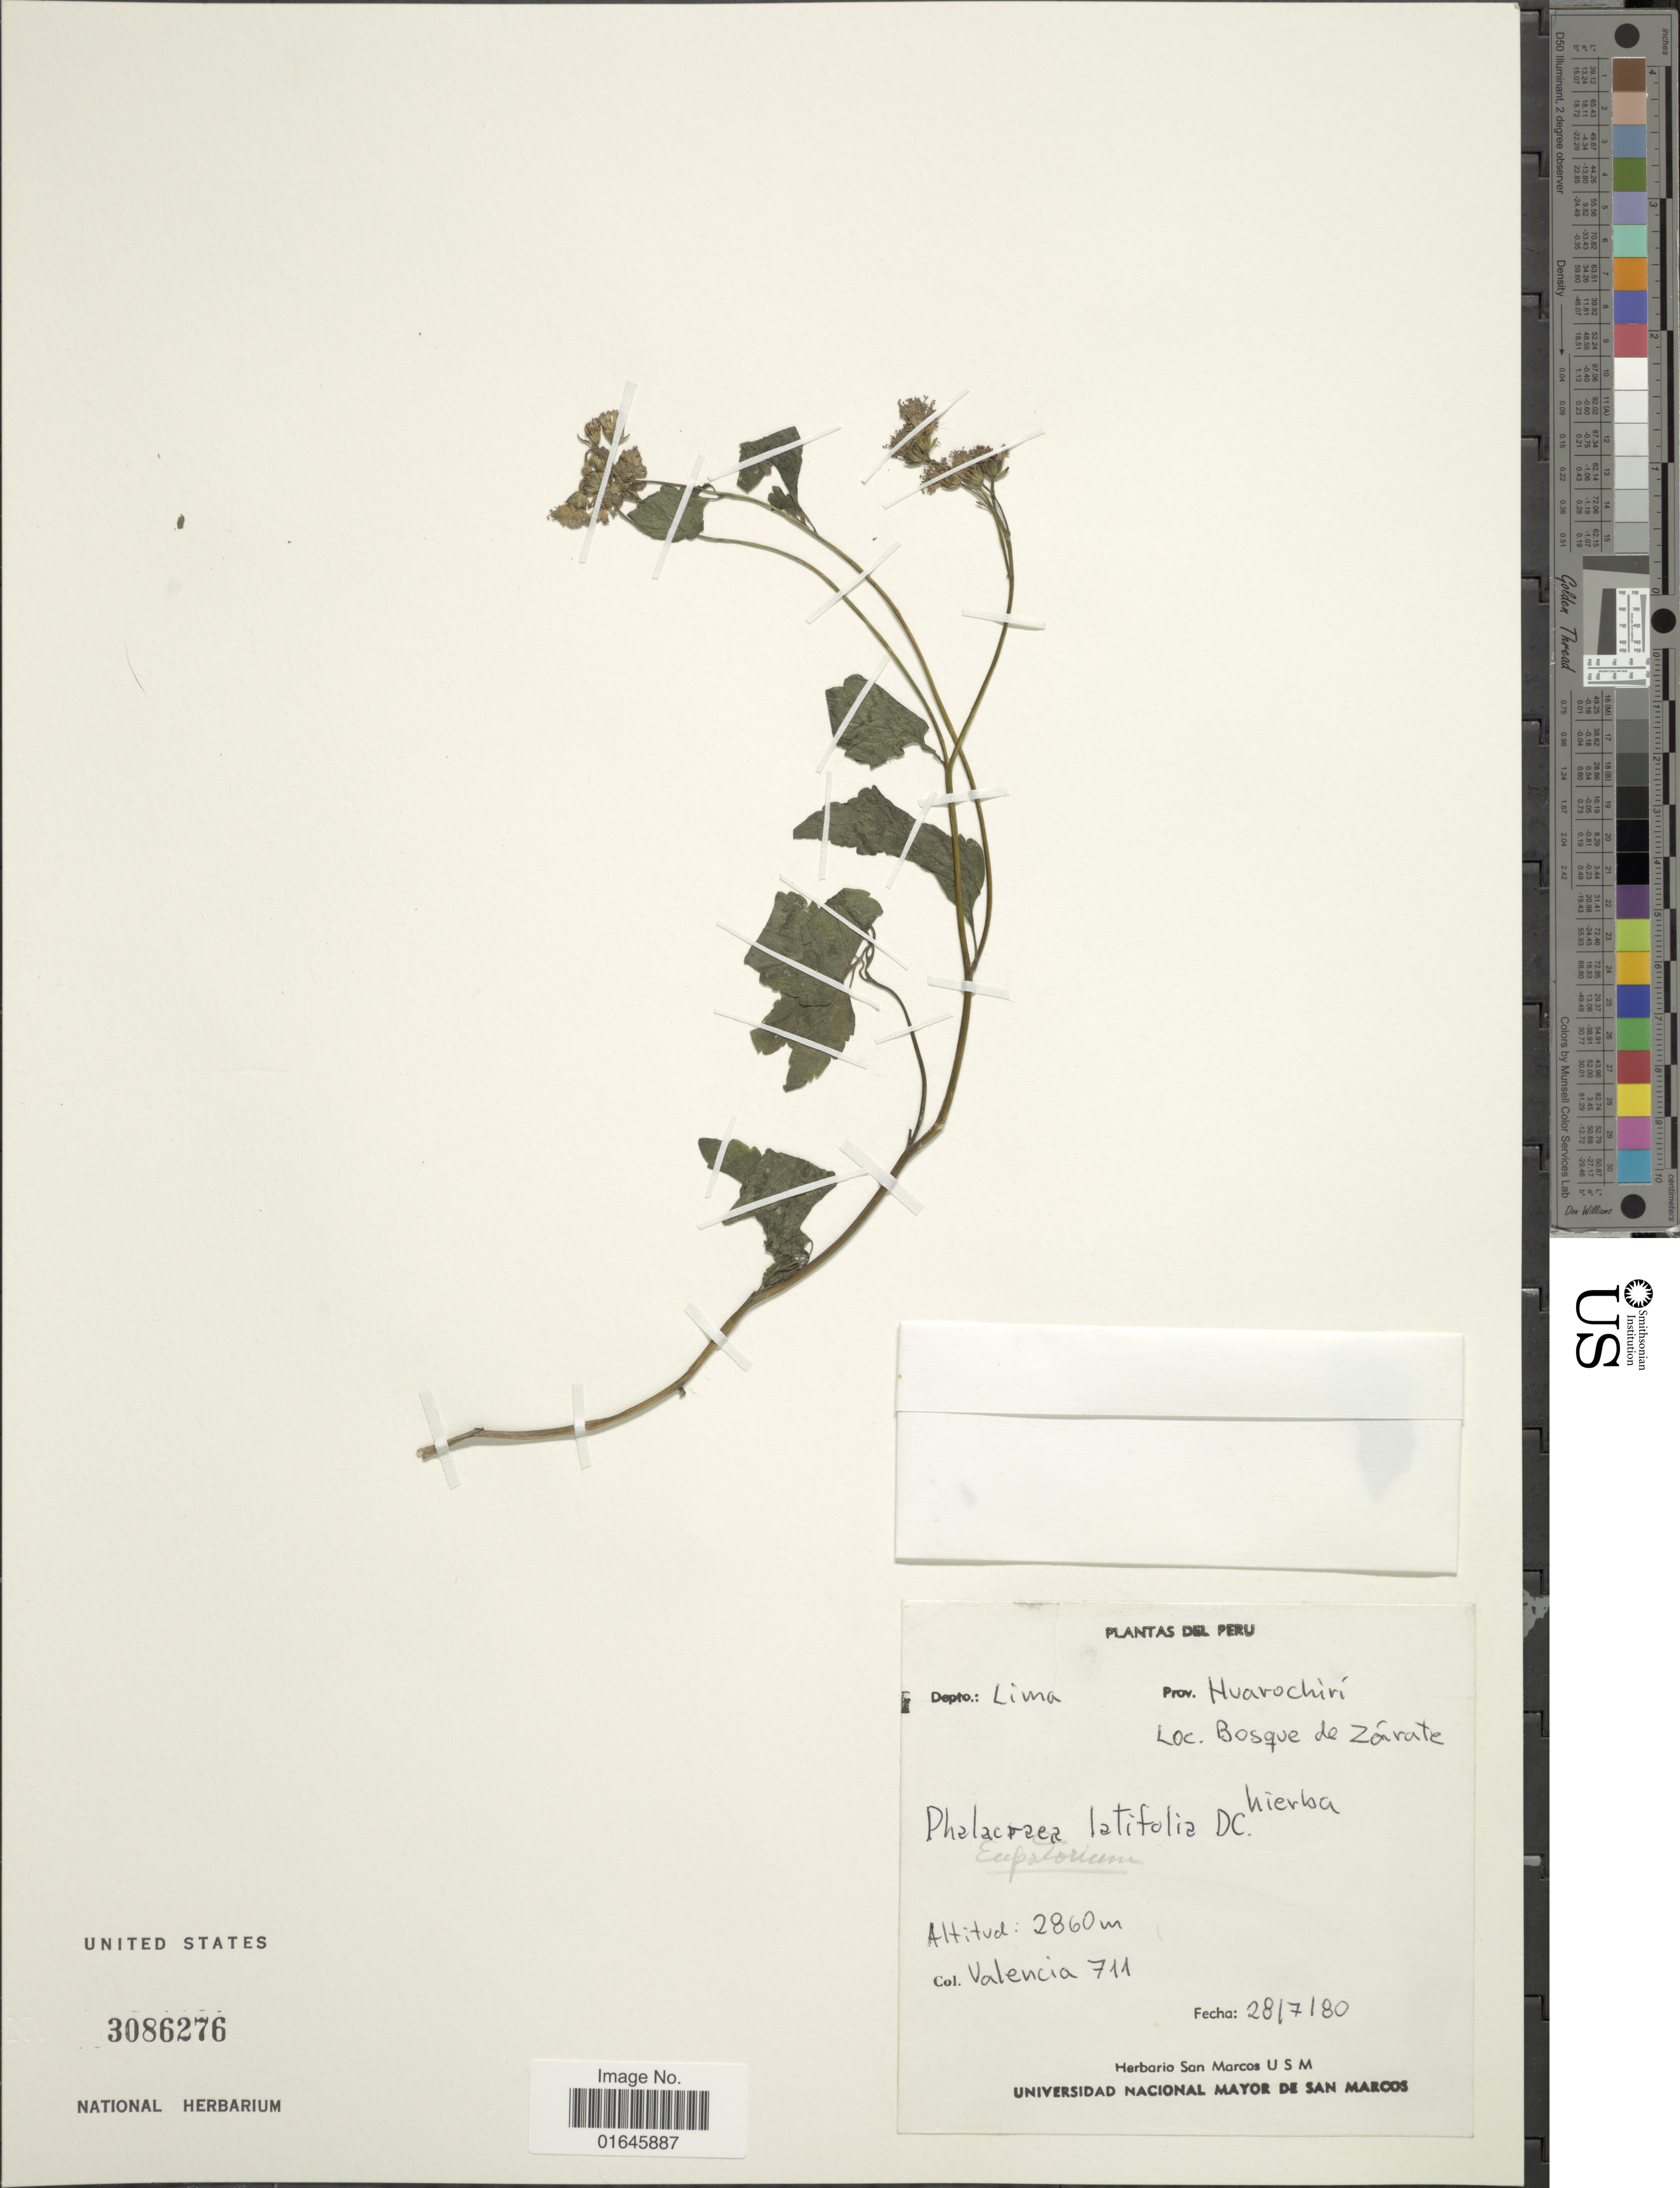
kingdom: Plantae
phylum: Tracheophyta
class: Magnoliopsida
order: Asterales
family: Asteraceae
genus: Phalacraea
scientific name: Phalacraea latifolia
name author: DC.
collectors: -. Valencia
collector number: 711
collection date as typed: Transcribed d/m/y: 28/7/80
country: Peru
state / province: Lima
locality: Dpto : Lima, Bosque de Zarate, Prov. Huarochiri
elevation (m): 2860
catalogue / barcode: US 3086276